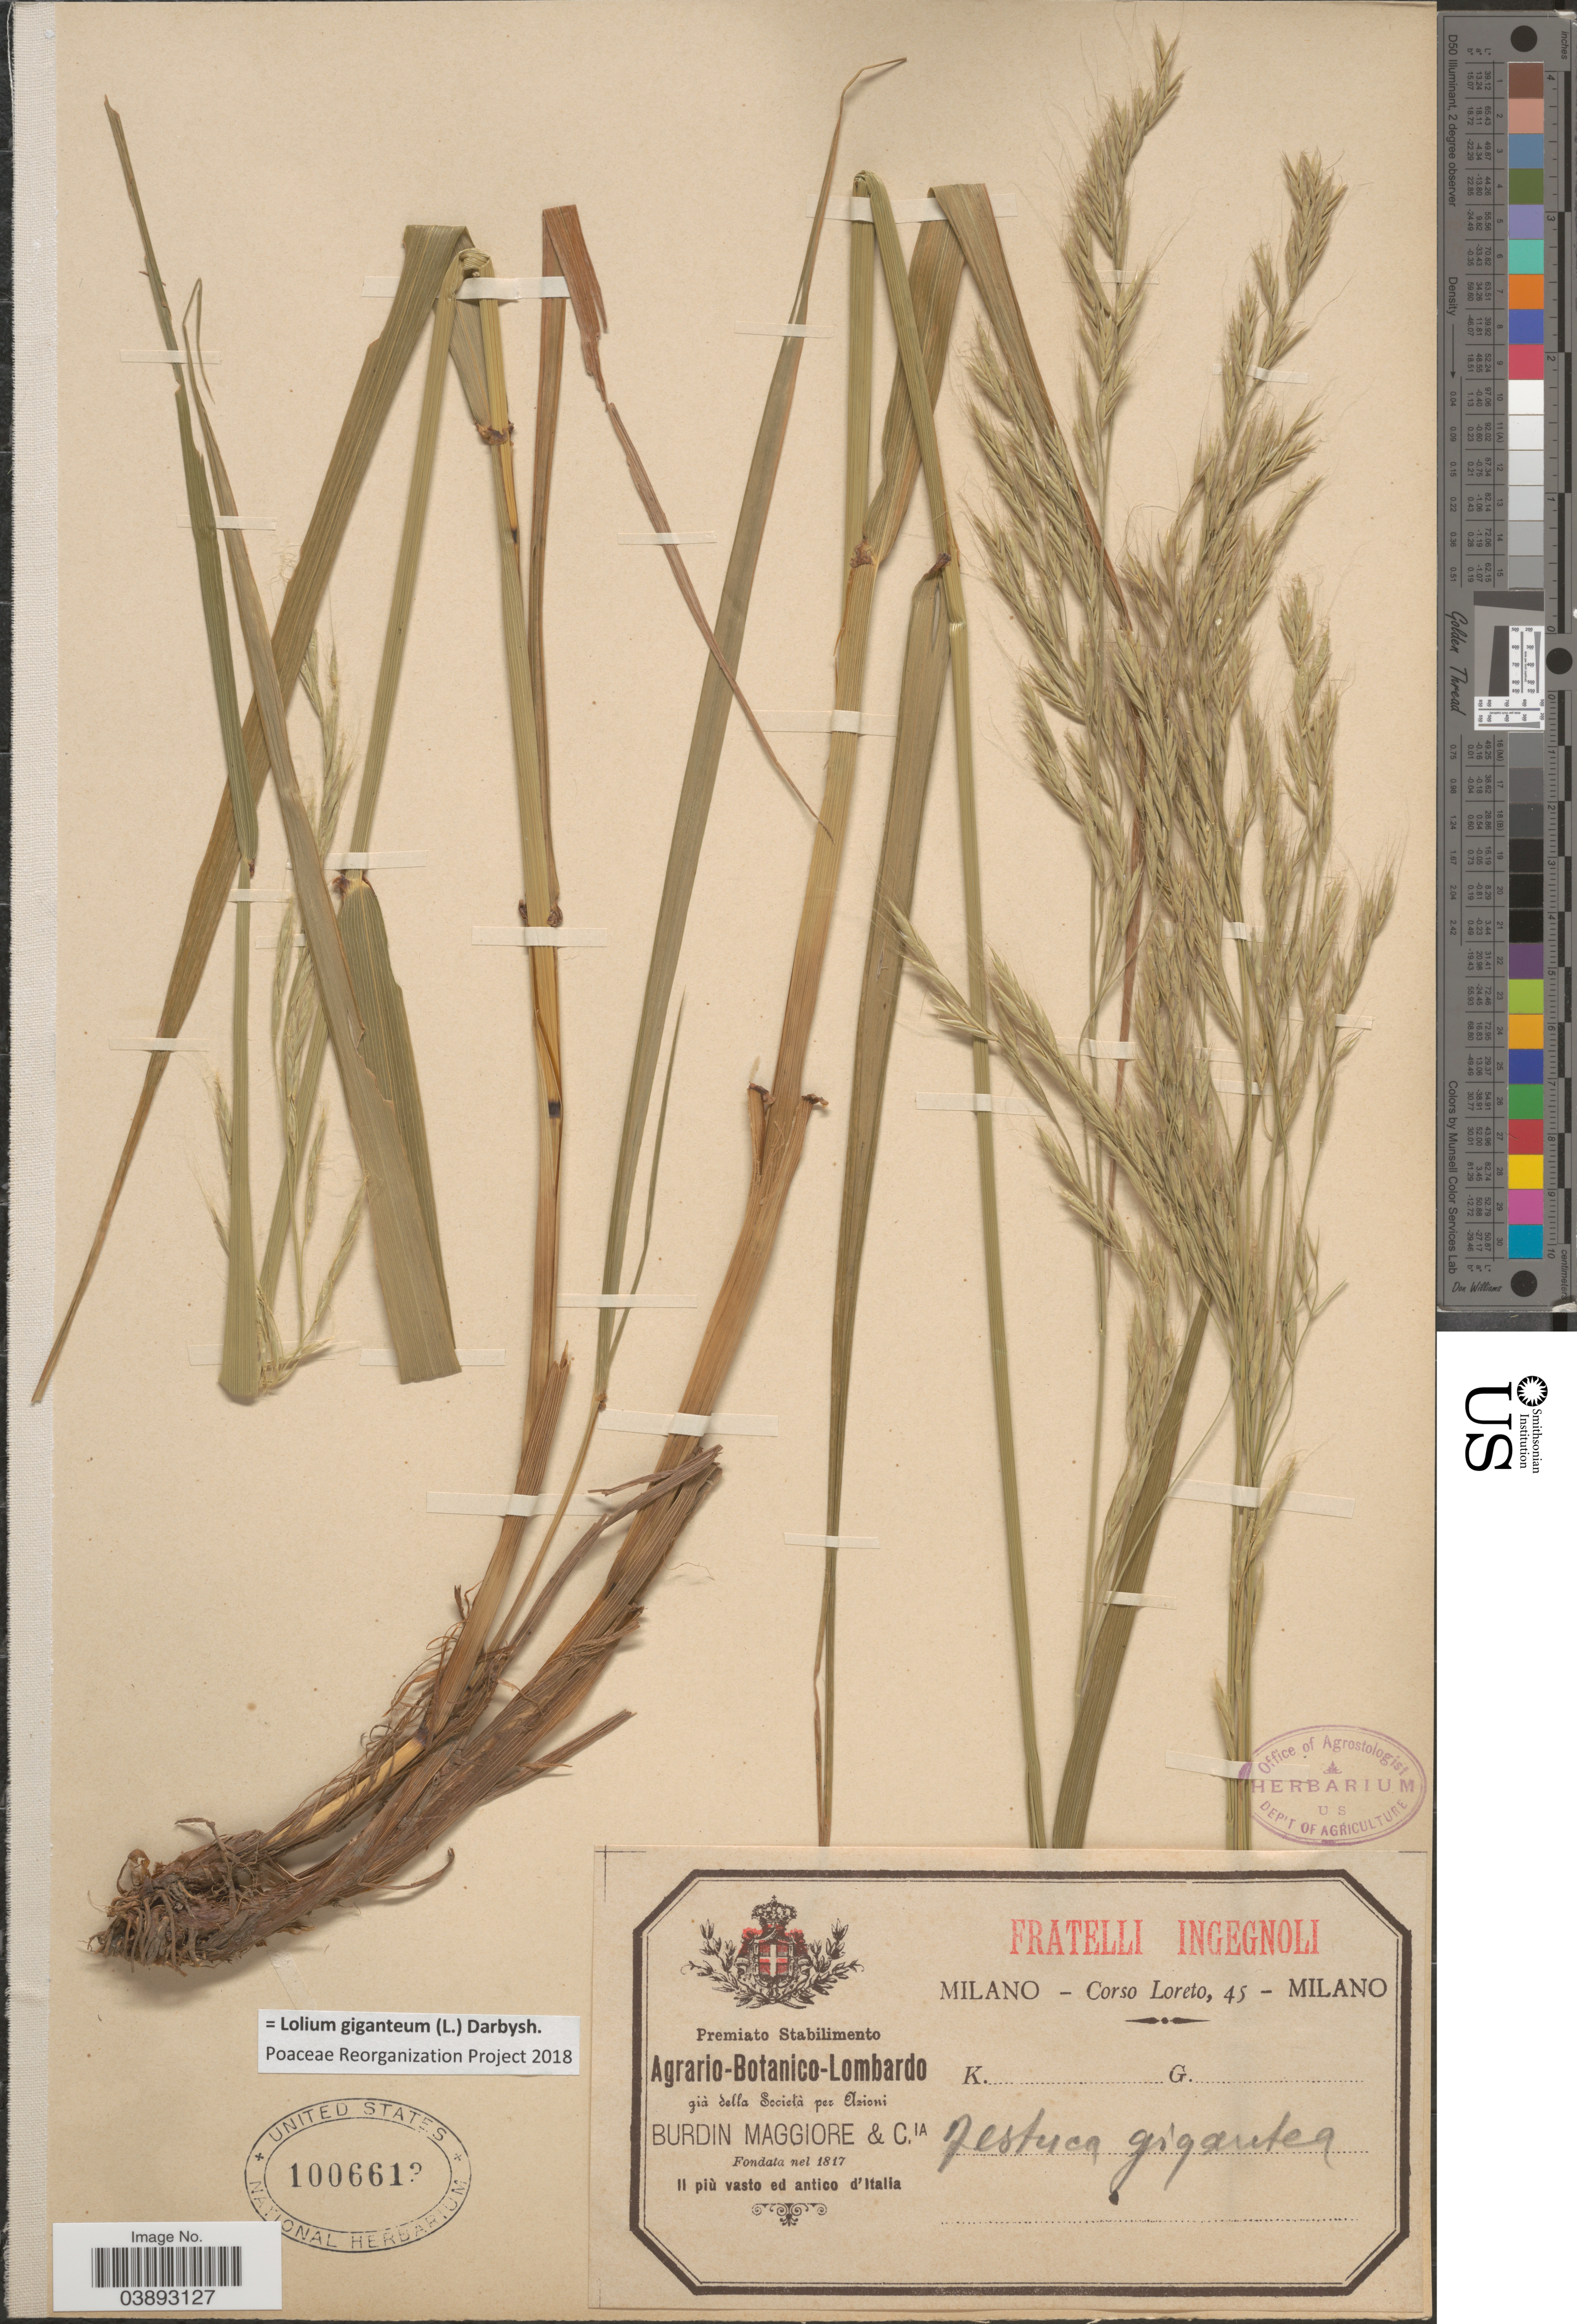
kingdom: Plantae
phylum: Tracheophyta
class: Liliopsida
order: Poales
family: Poaceae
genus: Lolium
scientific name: Lolium giganteum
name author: (L.) Darbysh.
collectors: Loreto, C.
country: Italy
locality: Milano.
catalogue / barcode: US 1006613